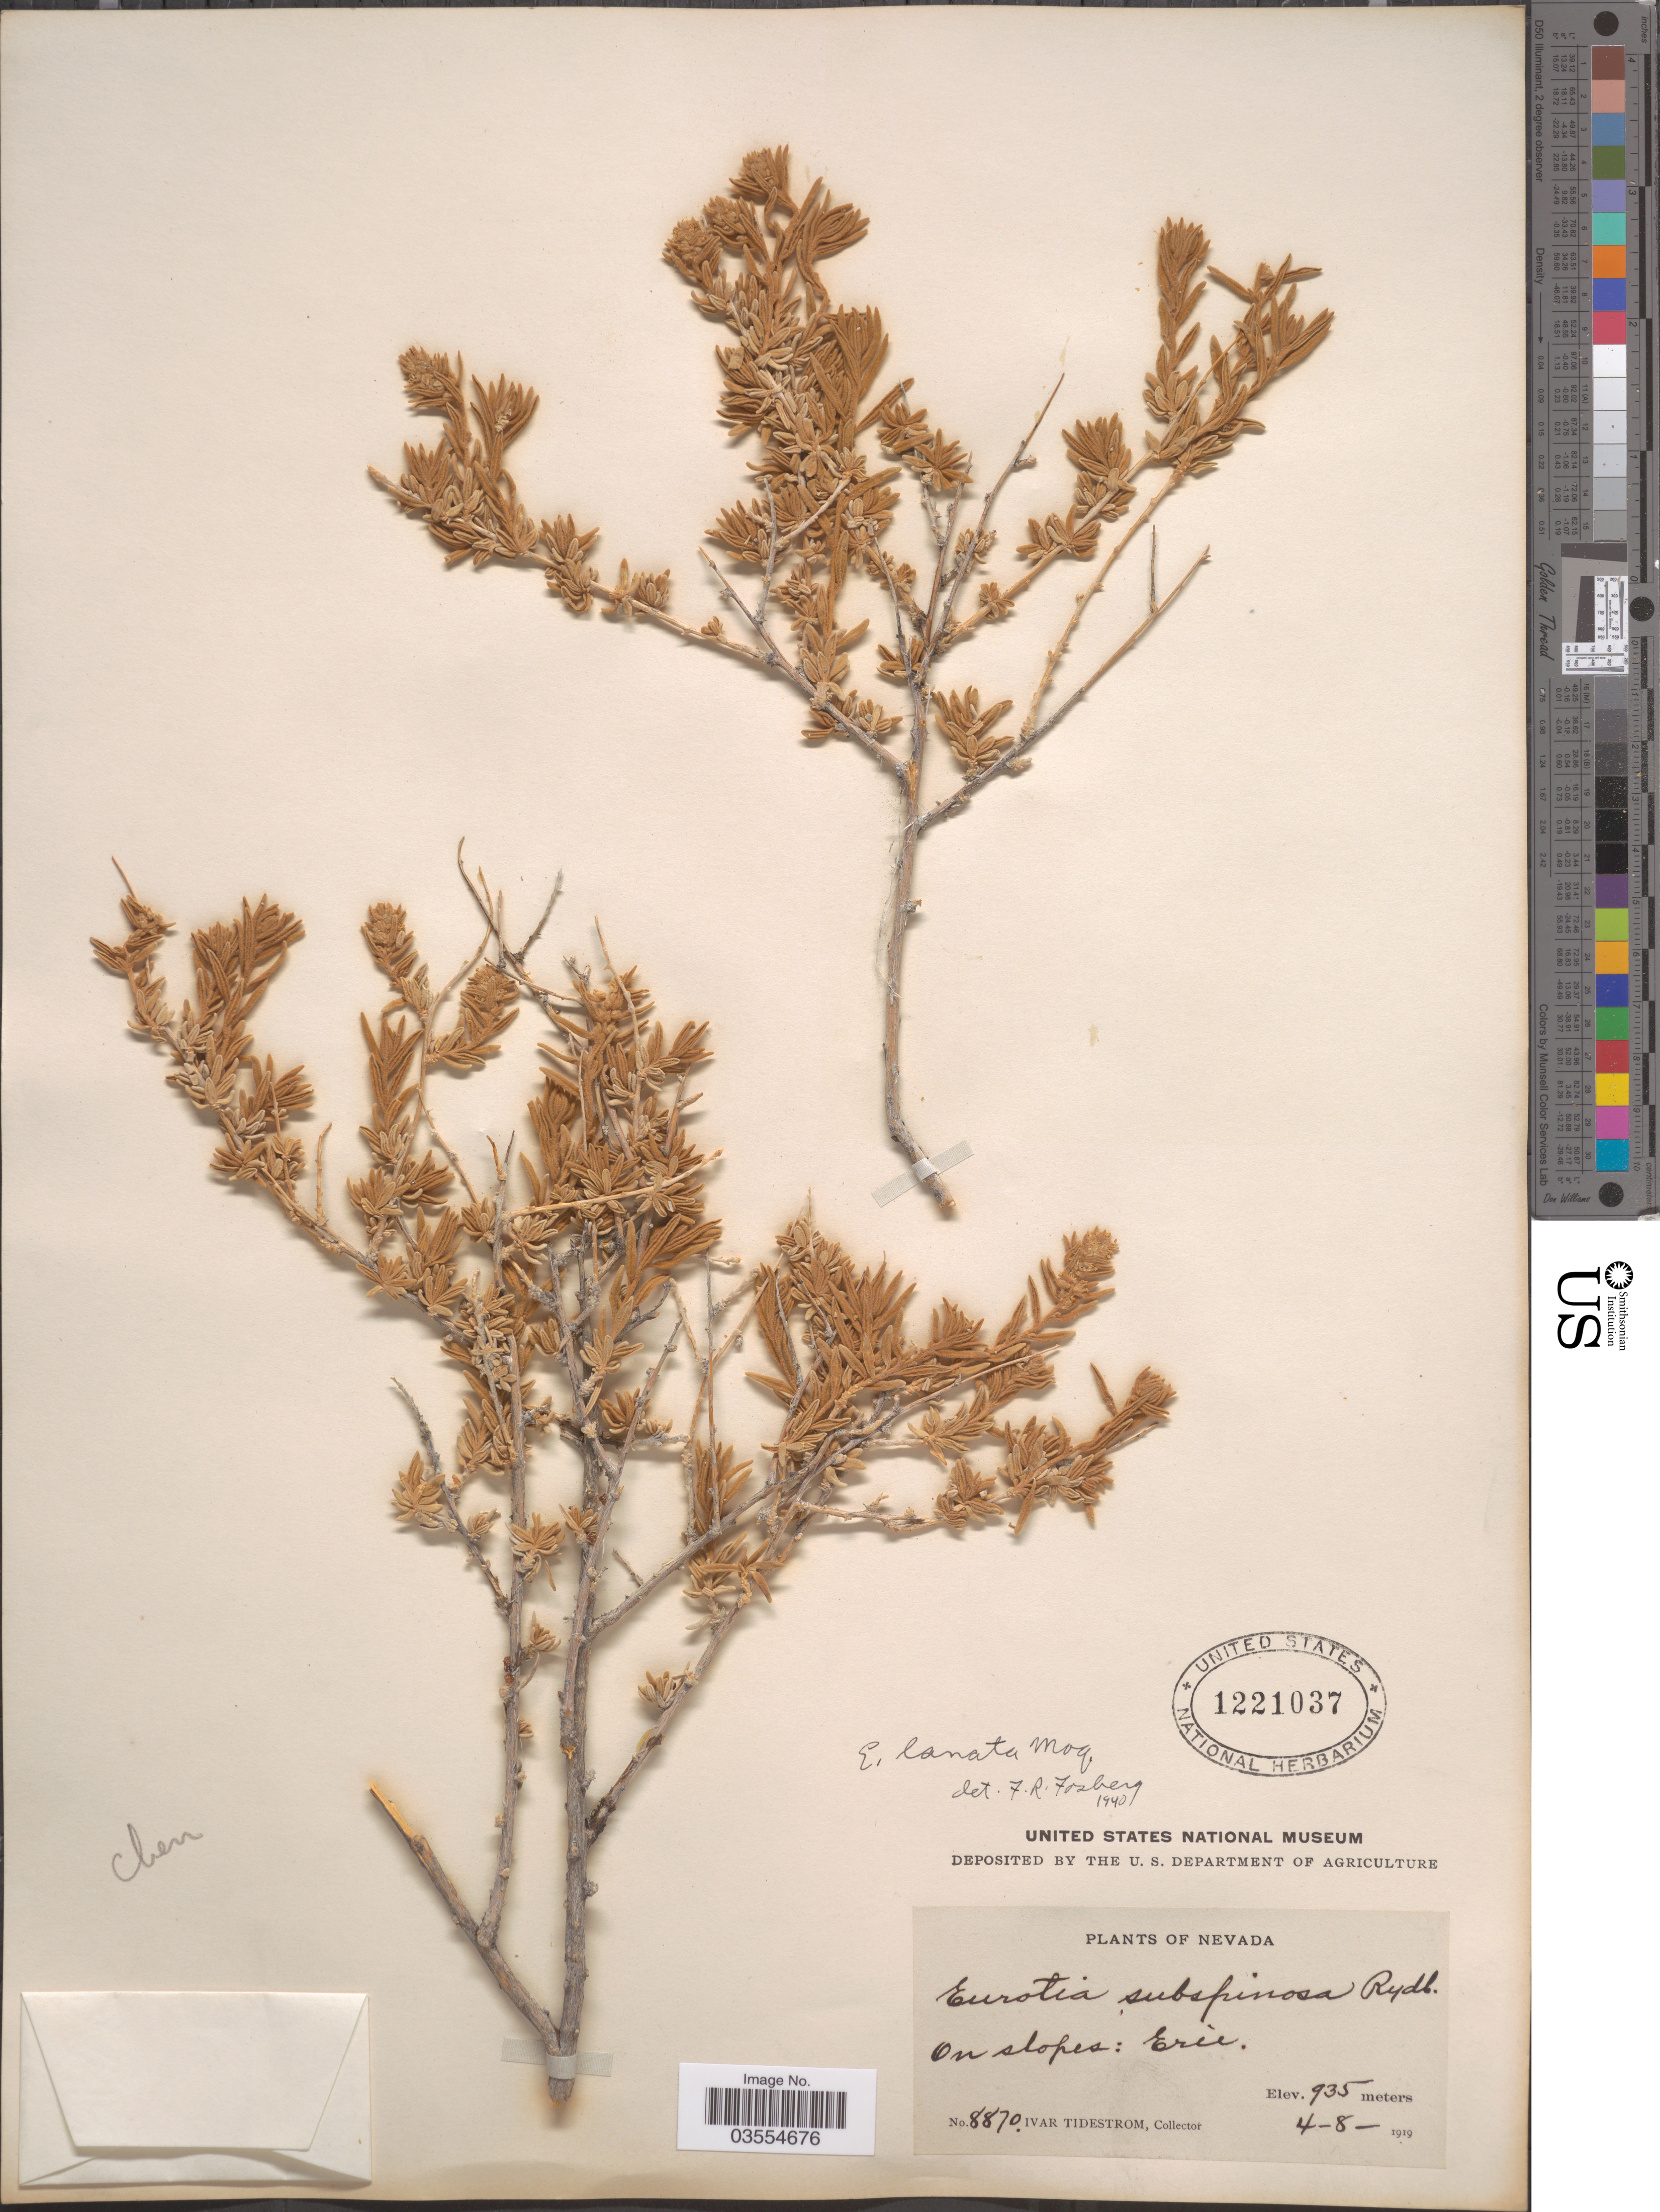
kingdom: Plantae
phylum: Tracheophyta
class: Magnoliopsida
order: Caryophyllales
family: Amaranthaceae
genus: Krascheninnikovia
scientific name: Krascheninnikovia lanata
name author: (Pursh) A. Meeuse & A.Smit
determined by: U.S. National Herbarium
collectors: I. F. Tidestrom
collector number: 8870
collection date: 1919-04-08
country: United States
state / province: Nevada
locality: Erie.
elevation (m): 935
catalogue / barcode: US 1221037